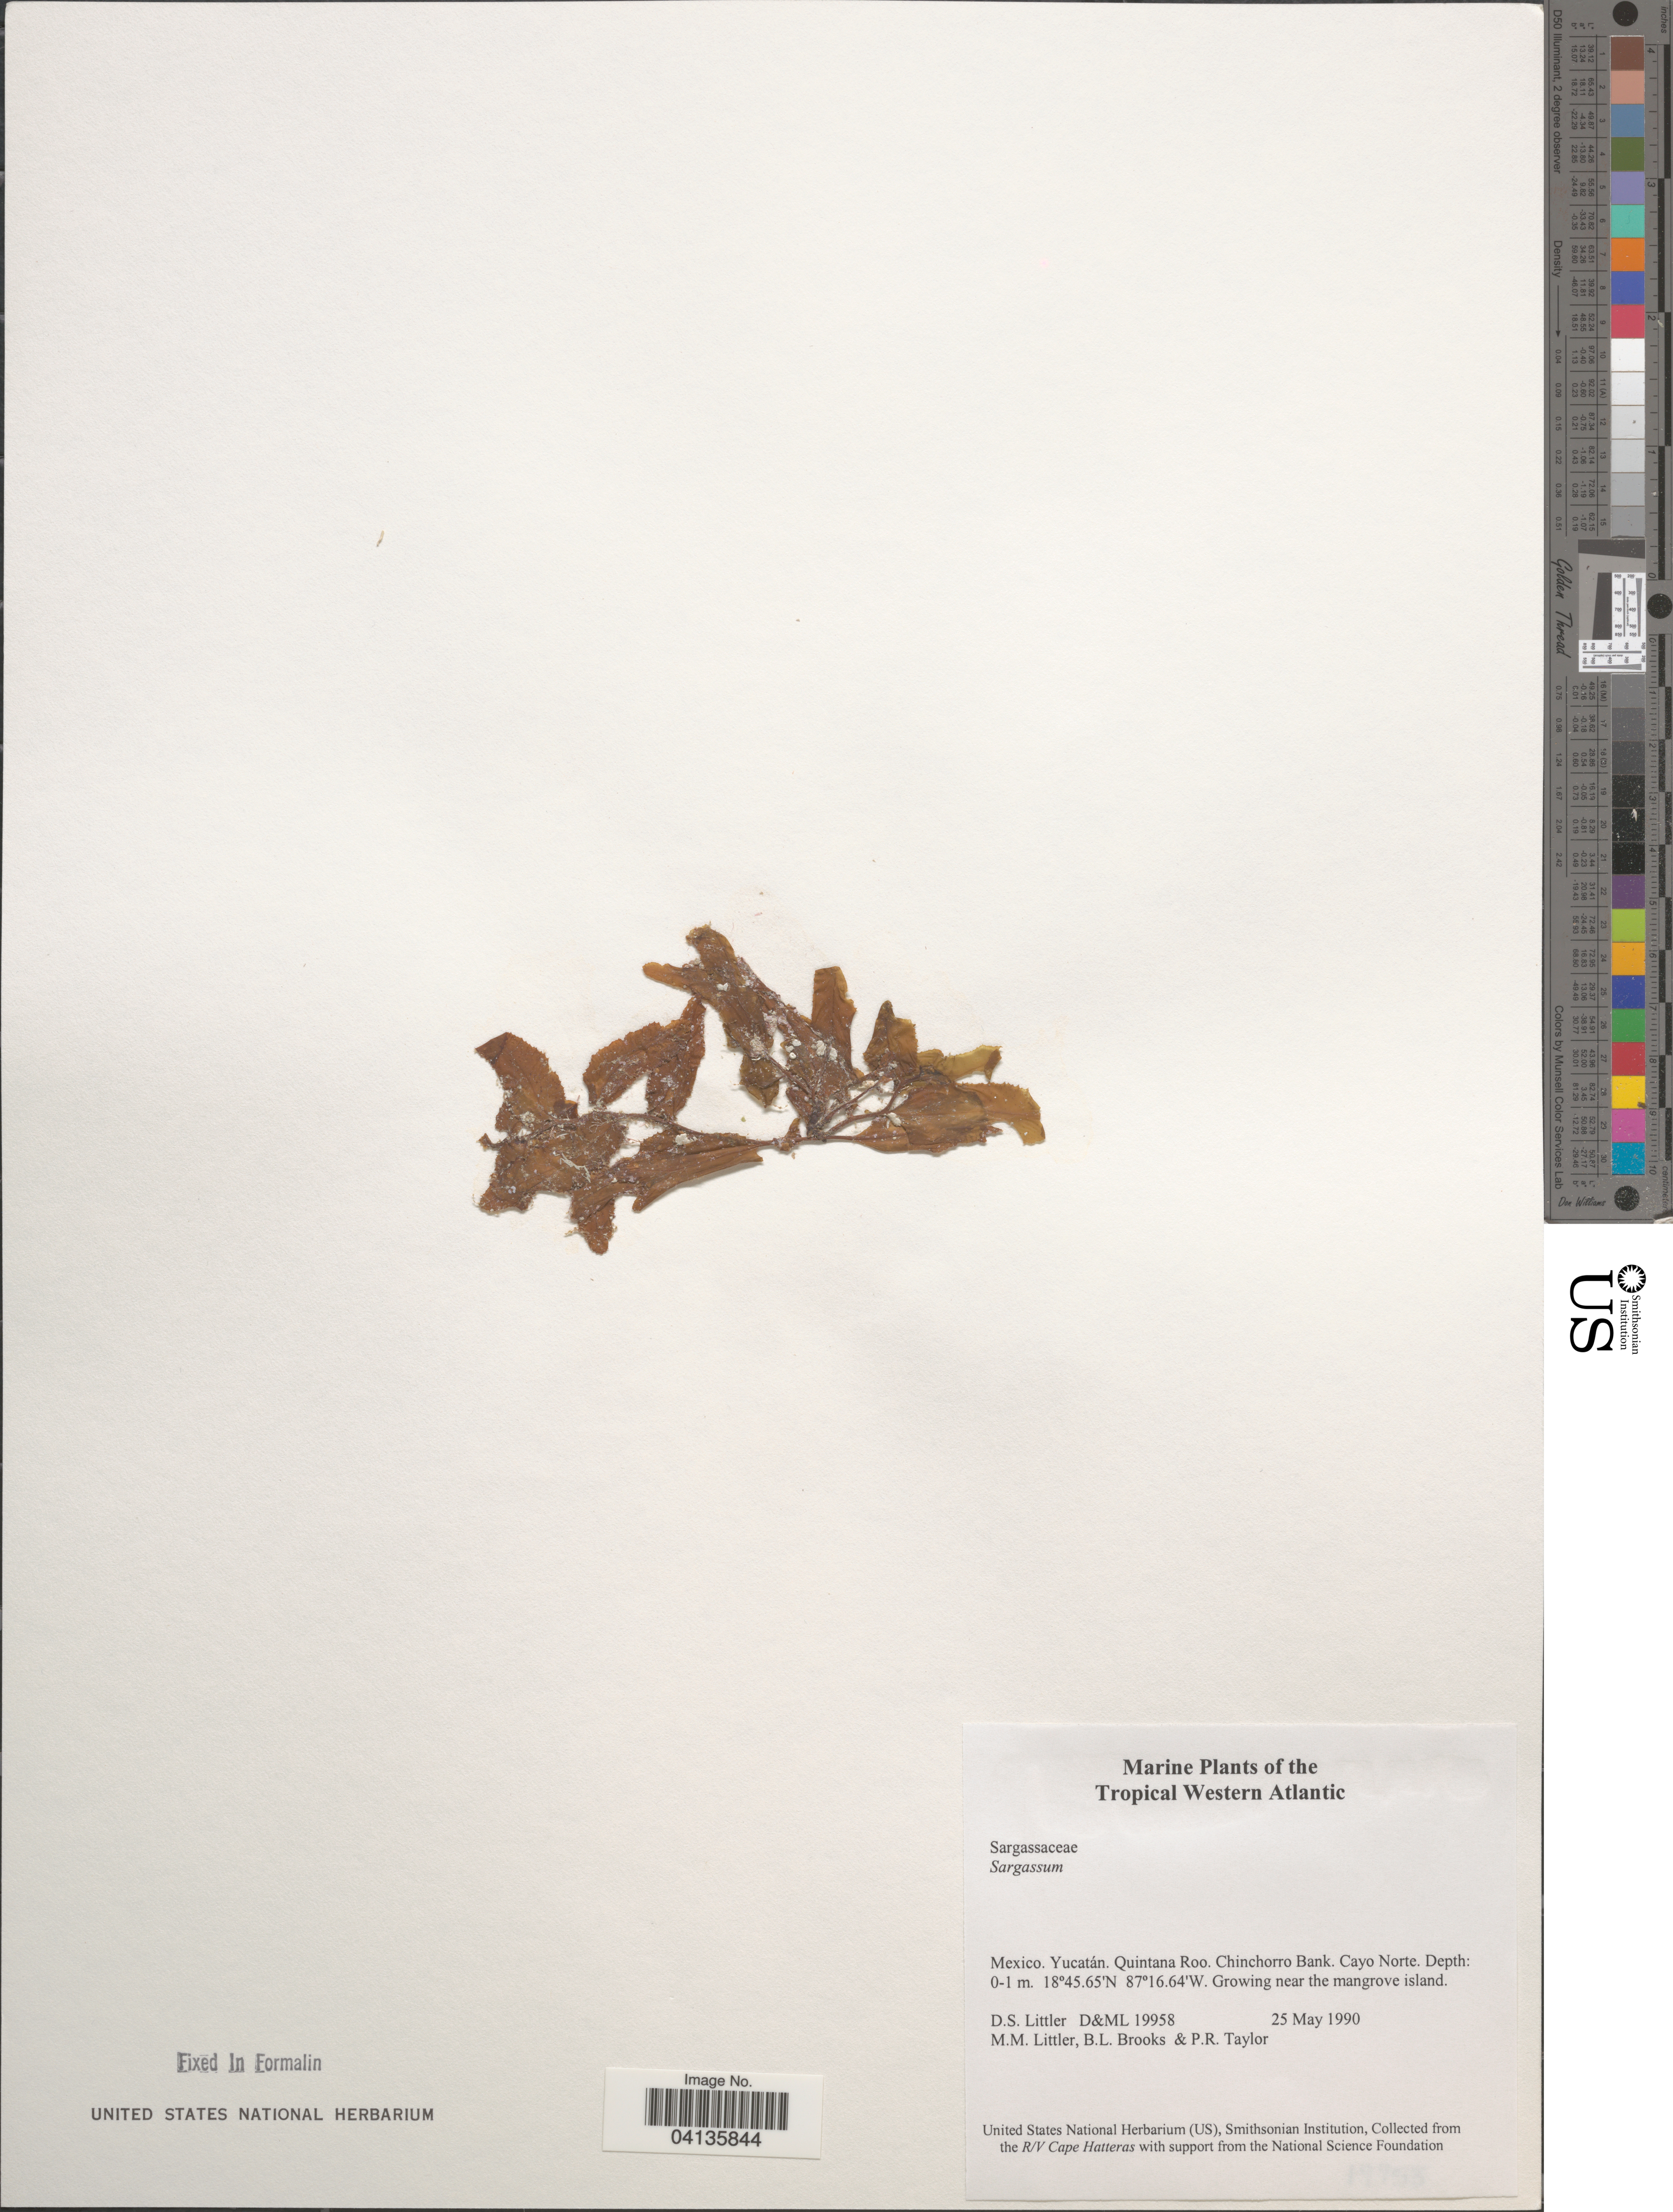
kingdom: Chromista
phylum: Ochrophyta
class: Phaeophyceae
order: Fucales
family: Sargassaceae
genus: Sargassum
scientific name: Sargassum sp.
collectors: D. S. Littler, B. Brooks & P. R. Taylor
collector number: D&ML 19958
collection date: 1990-05-25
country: Mexico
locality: The Tropical Western Atlantic. Yucatán. Quintana Roo. Chinchorro Bank. Cayo Norte. Growing near the mangrove island.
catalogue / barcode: US 238687